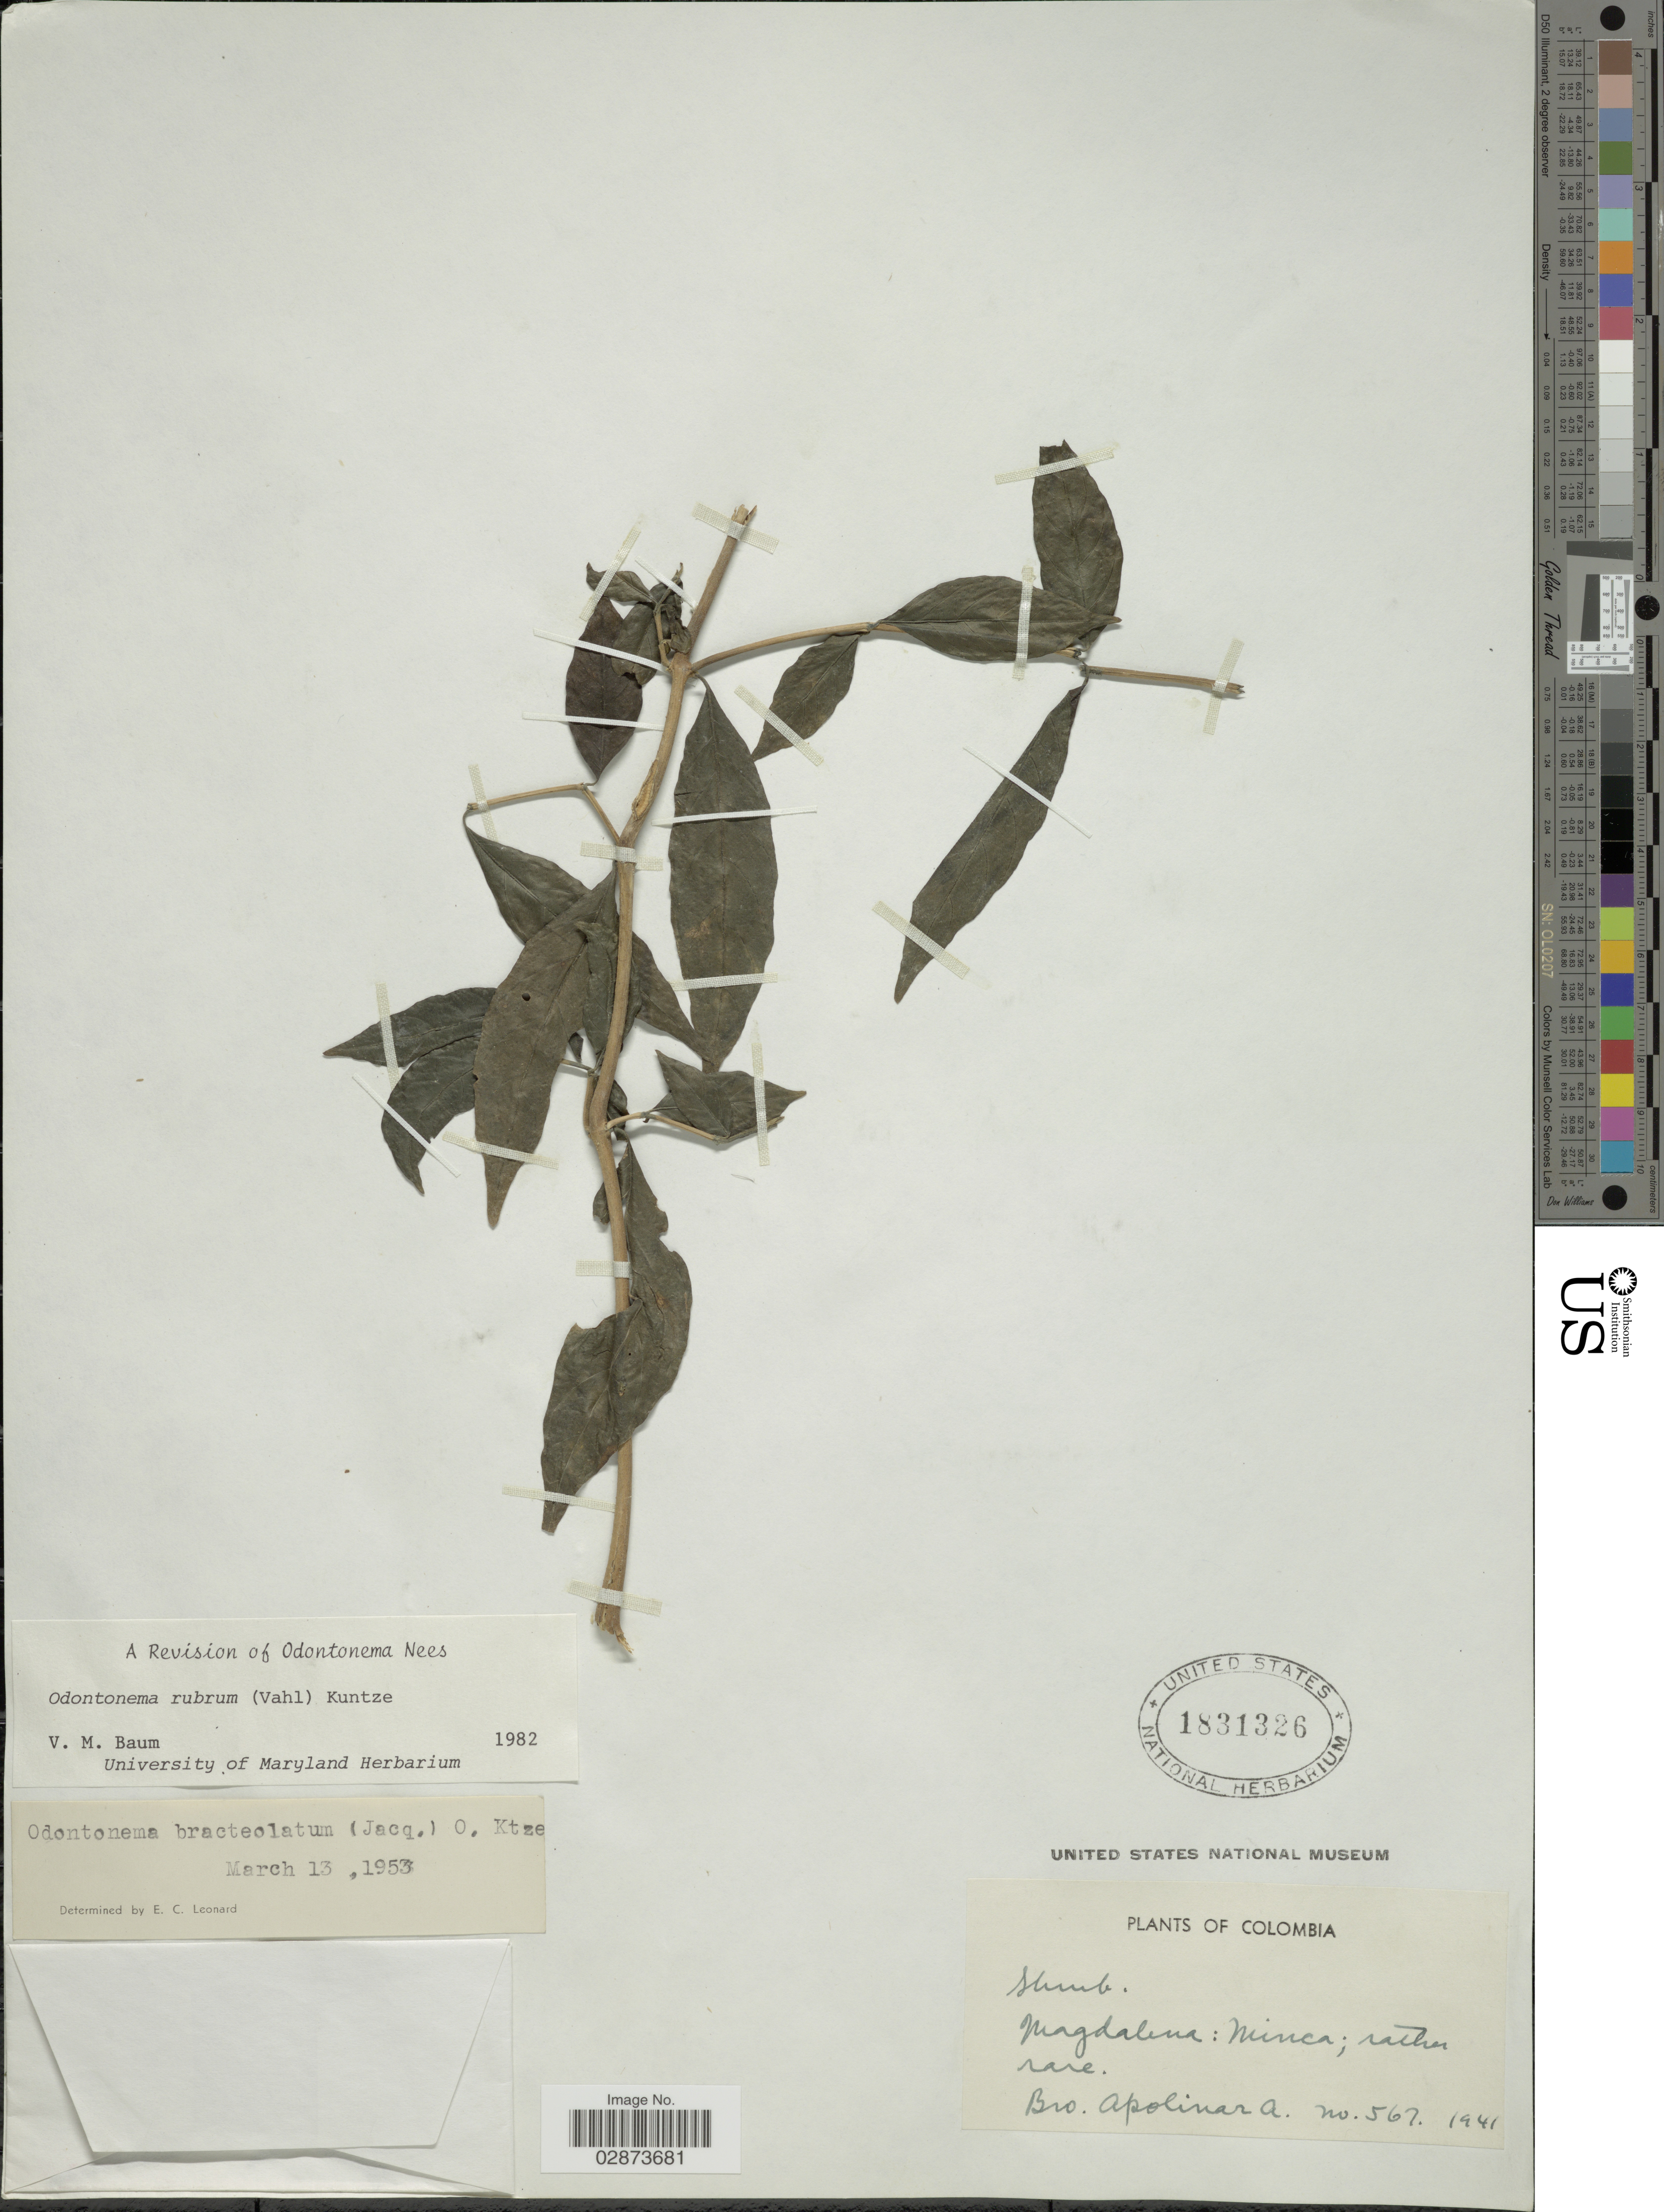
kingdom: Plantae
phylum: Tracheophyta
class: Magnoliopsida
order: Lamiales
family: Acanthaceae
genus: Odontonema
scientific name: Odontonema rubrum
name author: (Vahl) Kuntze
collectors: Bro. Apolinar A.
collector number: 567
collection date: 1941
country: Colombia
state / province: Magdalena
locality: Magdalena: Minca.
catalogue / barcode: US 1831326